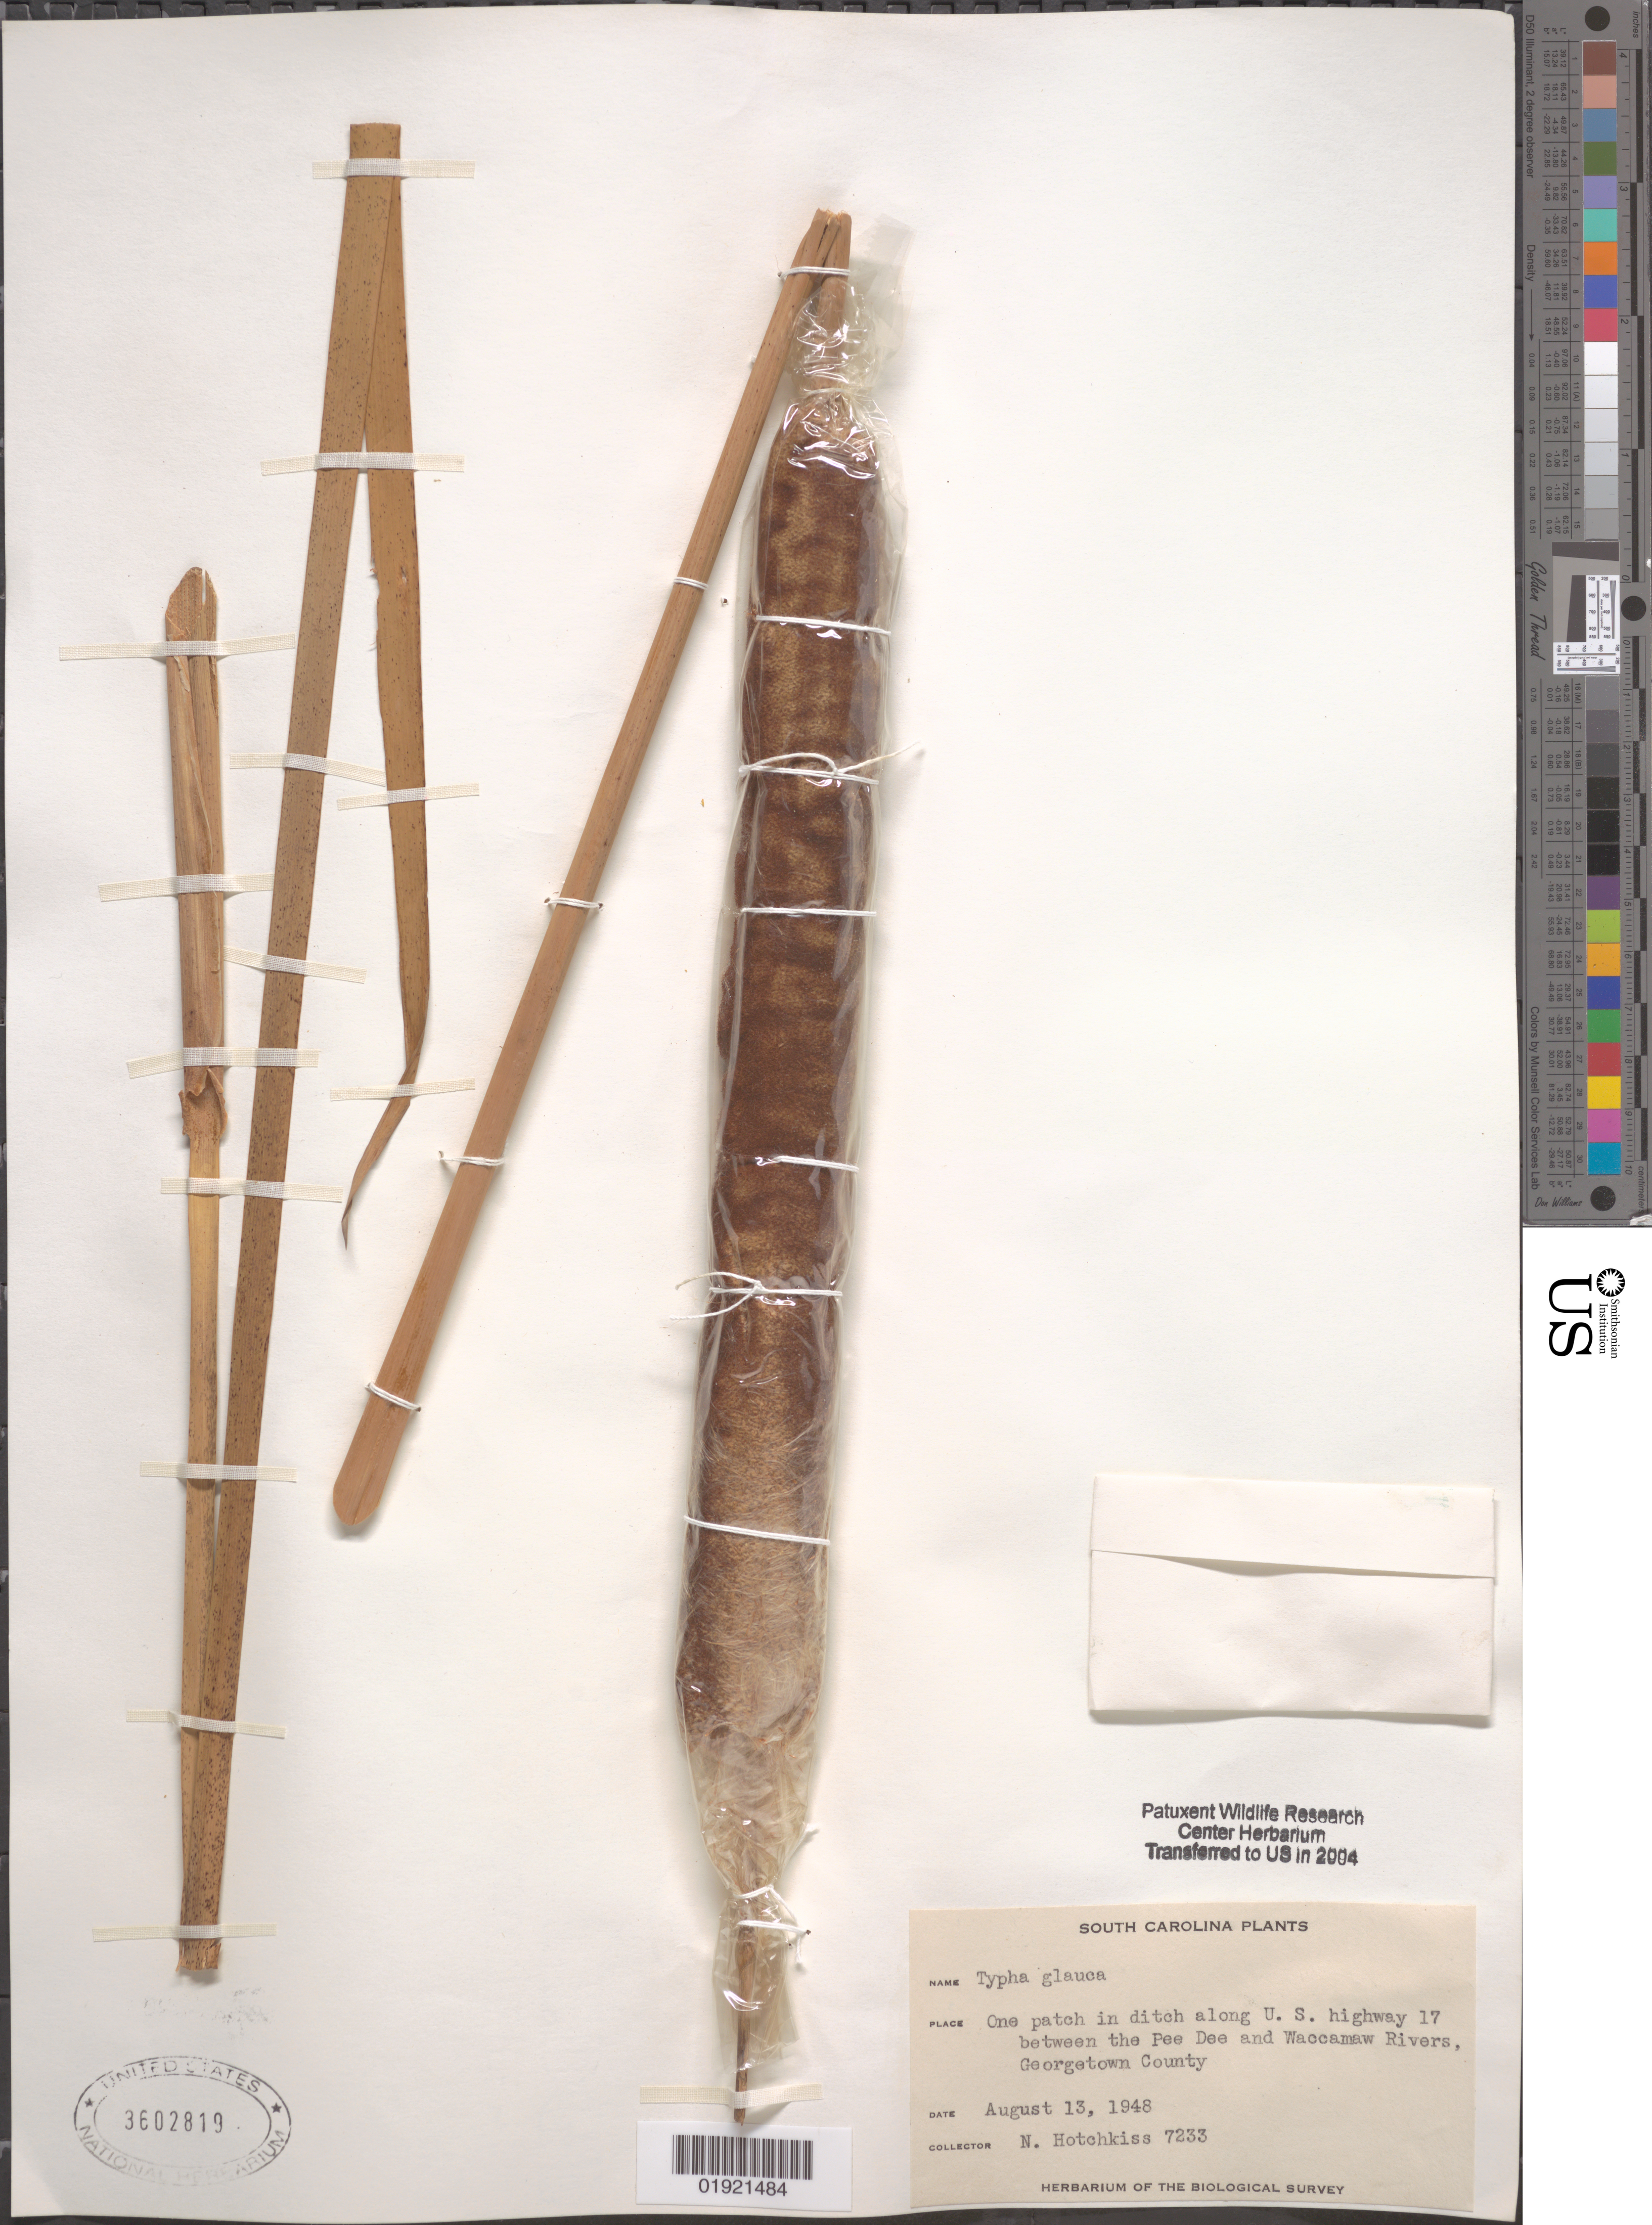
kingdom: Plantae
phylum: Tracheophyta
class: Liliopsida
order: Poales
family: Typhaceae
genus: Typha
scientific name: Typha glauca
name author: Godr.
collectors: N. Hotchkiss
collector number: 7233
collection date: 1948-08-13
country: United States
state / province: South Carolina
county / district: Georgetown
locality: One patch in ditch along US highway 17 between the Pee Dee and Waccamaw Rivers.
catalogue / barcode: US 3602819